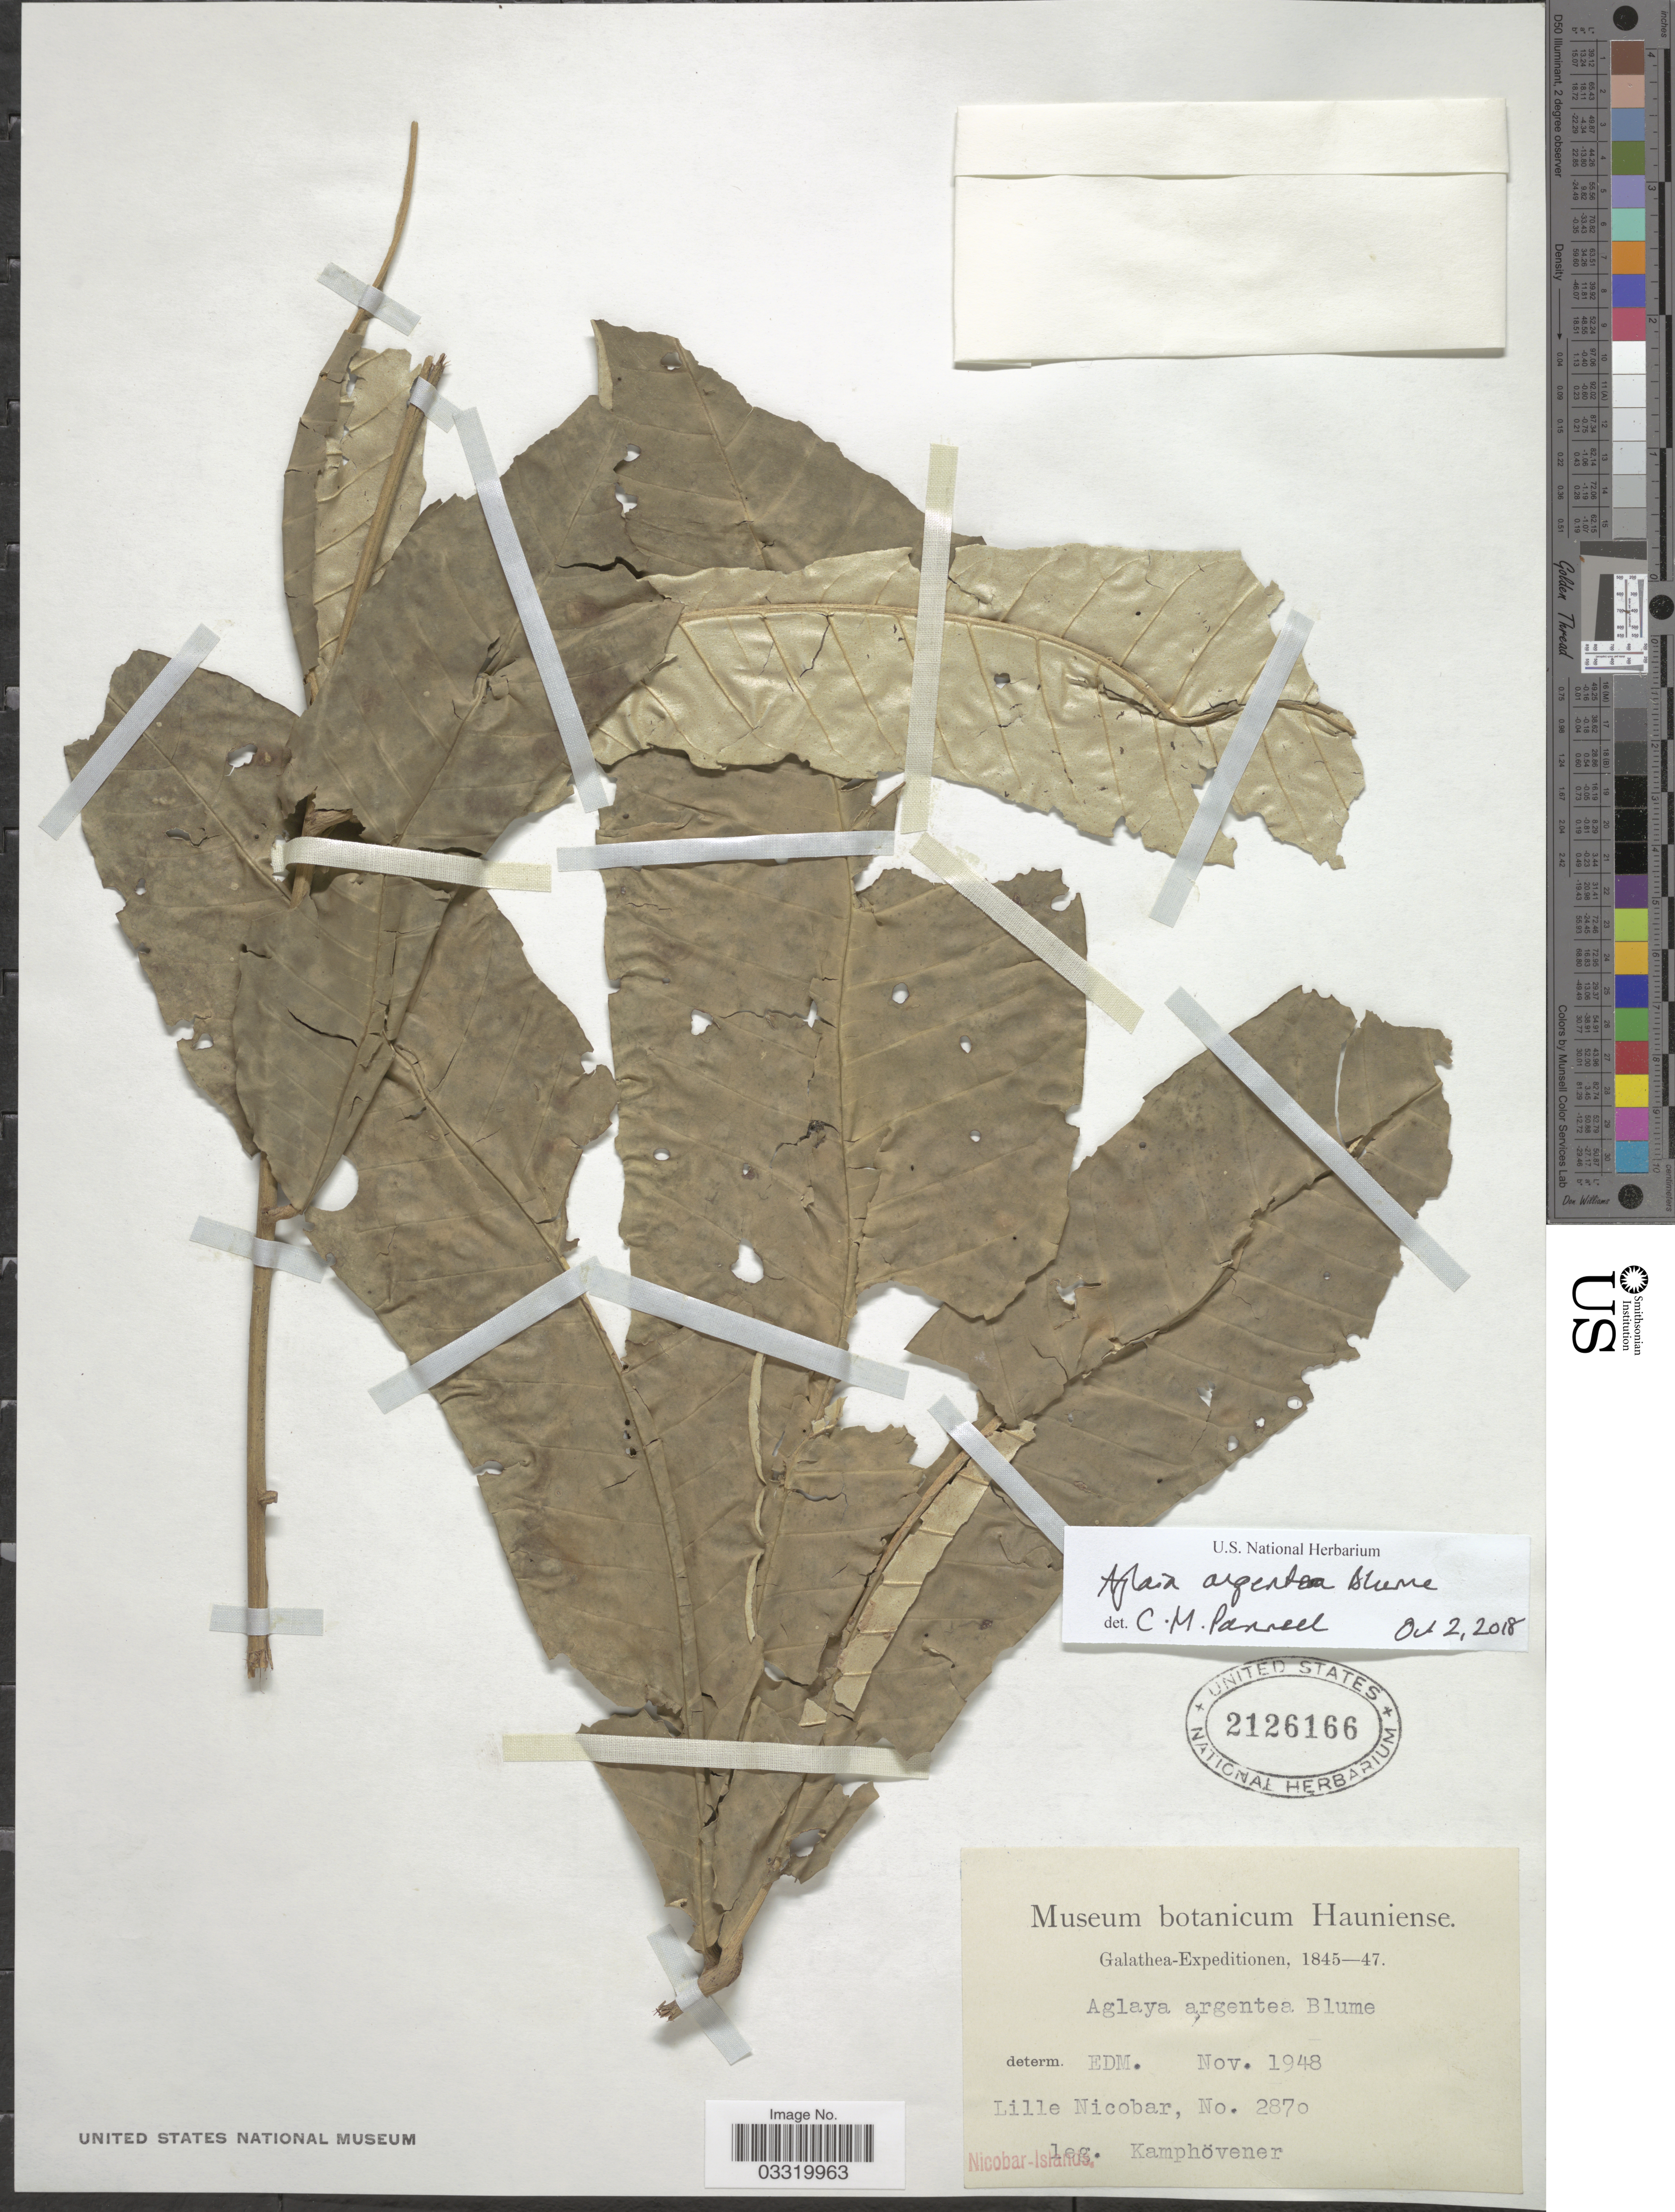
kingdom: Plantae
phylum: Tracheophyta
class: Magnoliopsida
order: Sapindales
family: Meliaceae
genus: Aglaia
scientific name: Aglaia argentea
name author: Blume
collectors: B. Kamphövener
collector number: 2870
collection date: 1845/1847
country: India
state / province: Andaman and Nicobar Islands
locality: Nicobar-Islands.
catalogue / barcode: US 2126166